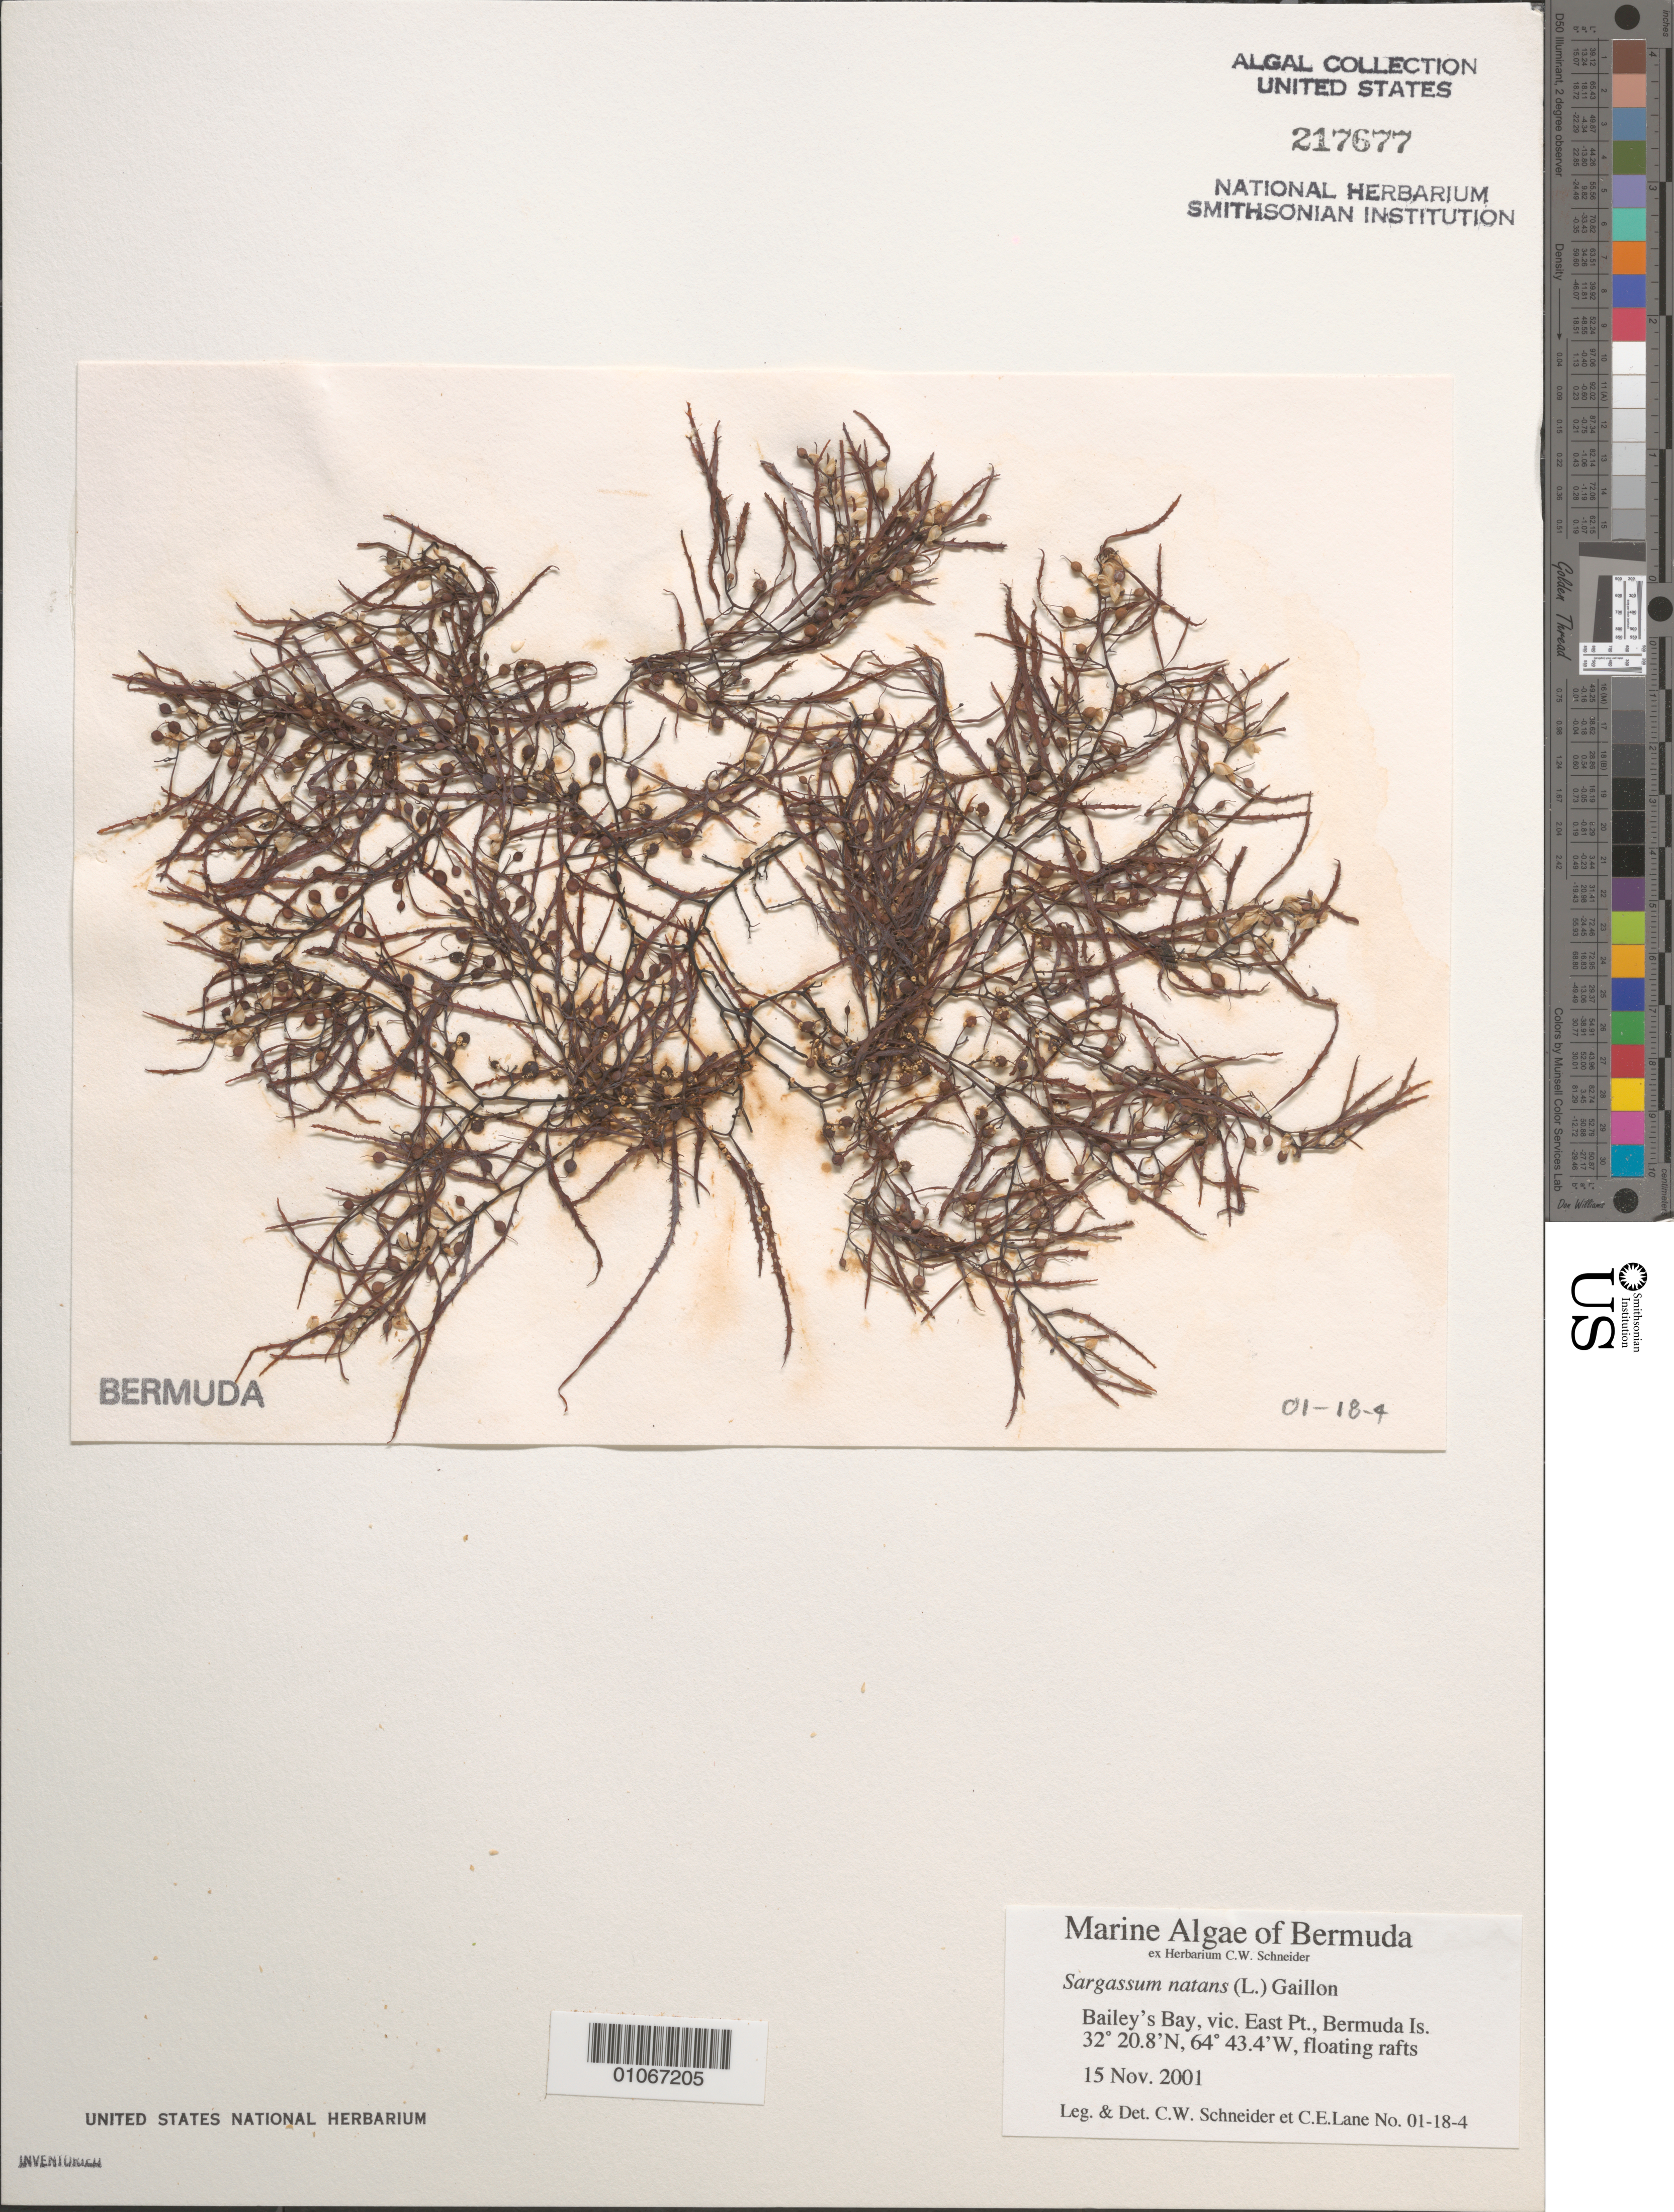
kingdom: Chromista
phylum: Ochrophyta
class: Phaeophyceae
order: Fucales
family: Sargassaceae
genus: Sargassum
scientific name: Sargassum natans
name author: (L.) Gaillon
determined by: Schneider, C. W.; Lane, C. E.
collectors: C. W. Schneider & C. E. Lane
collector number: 01-18-4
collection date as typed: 15 Nov 2001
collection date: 2001-11-15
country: Bermuda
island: Bermuda Island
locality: Bailey's Bay, vicinity of East Point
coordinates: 32 20.8'N, 64 43.4'W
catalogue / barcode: US 217677